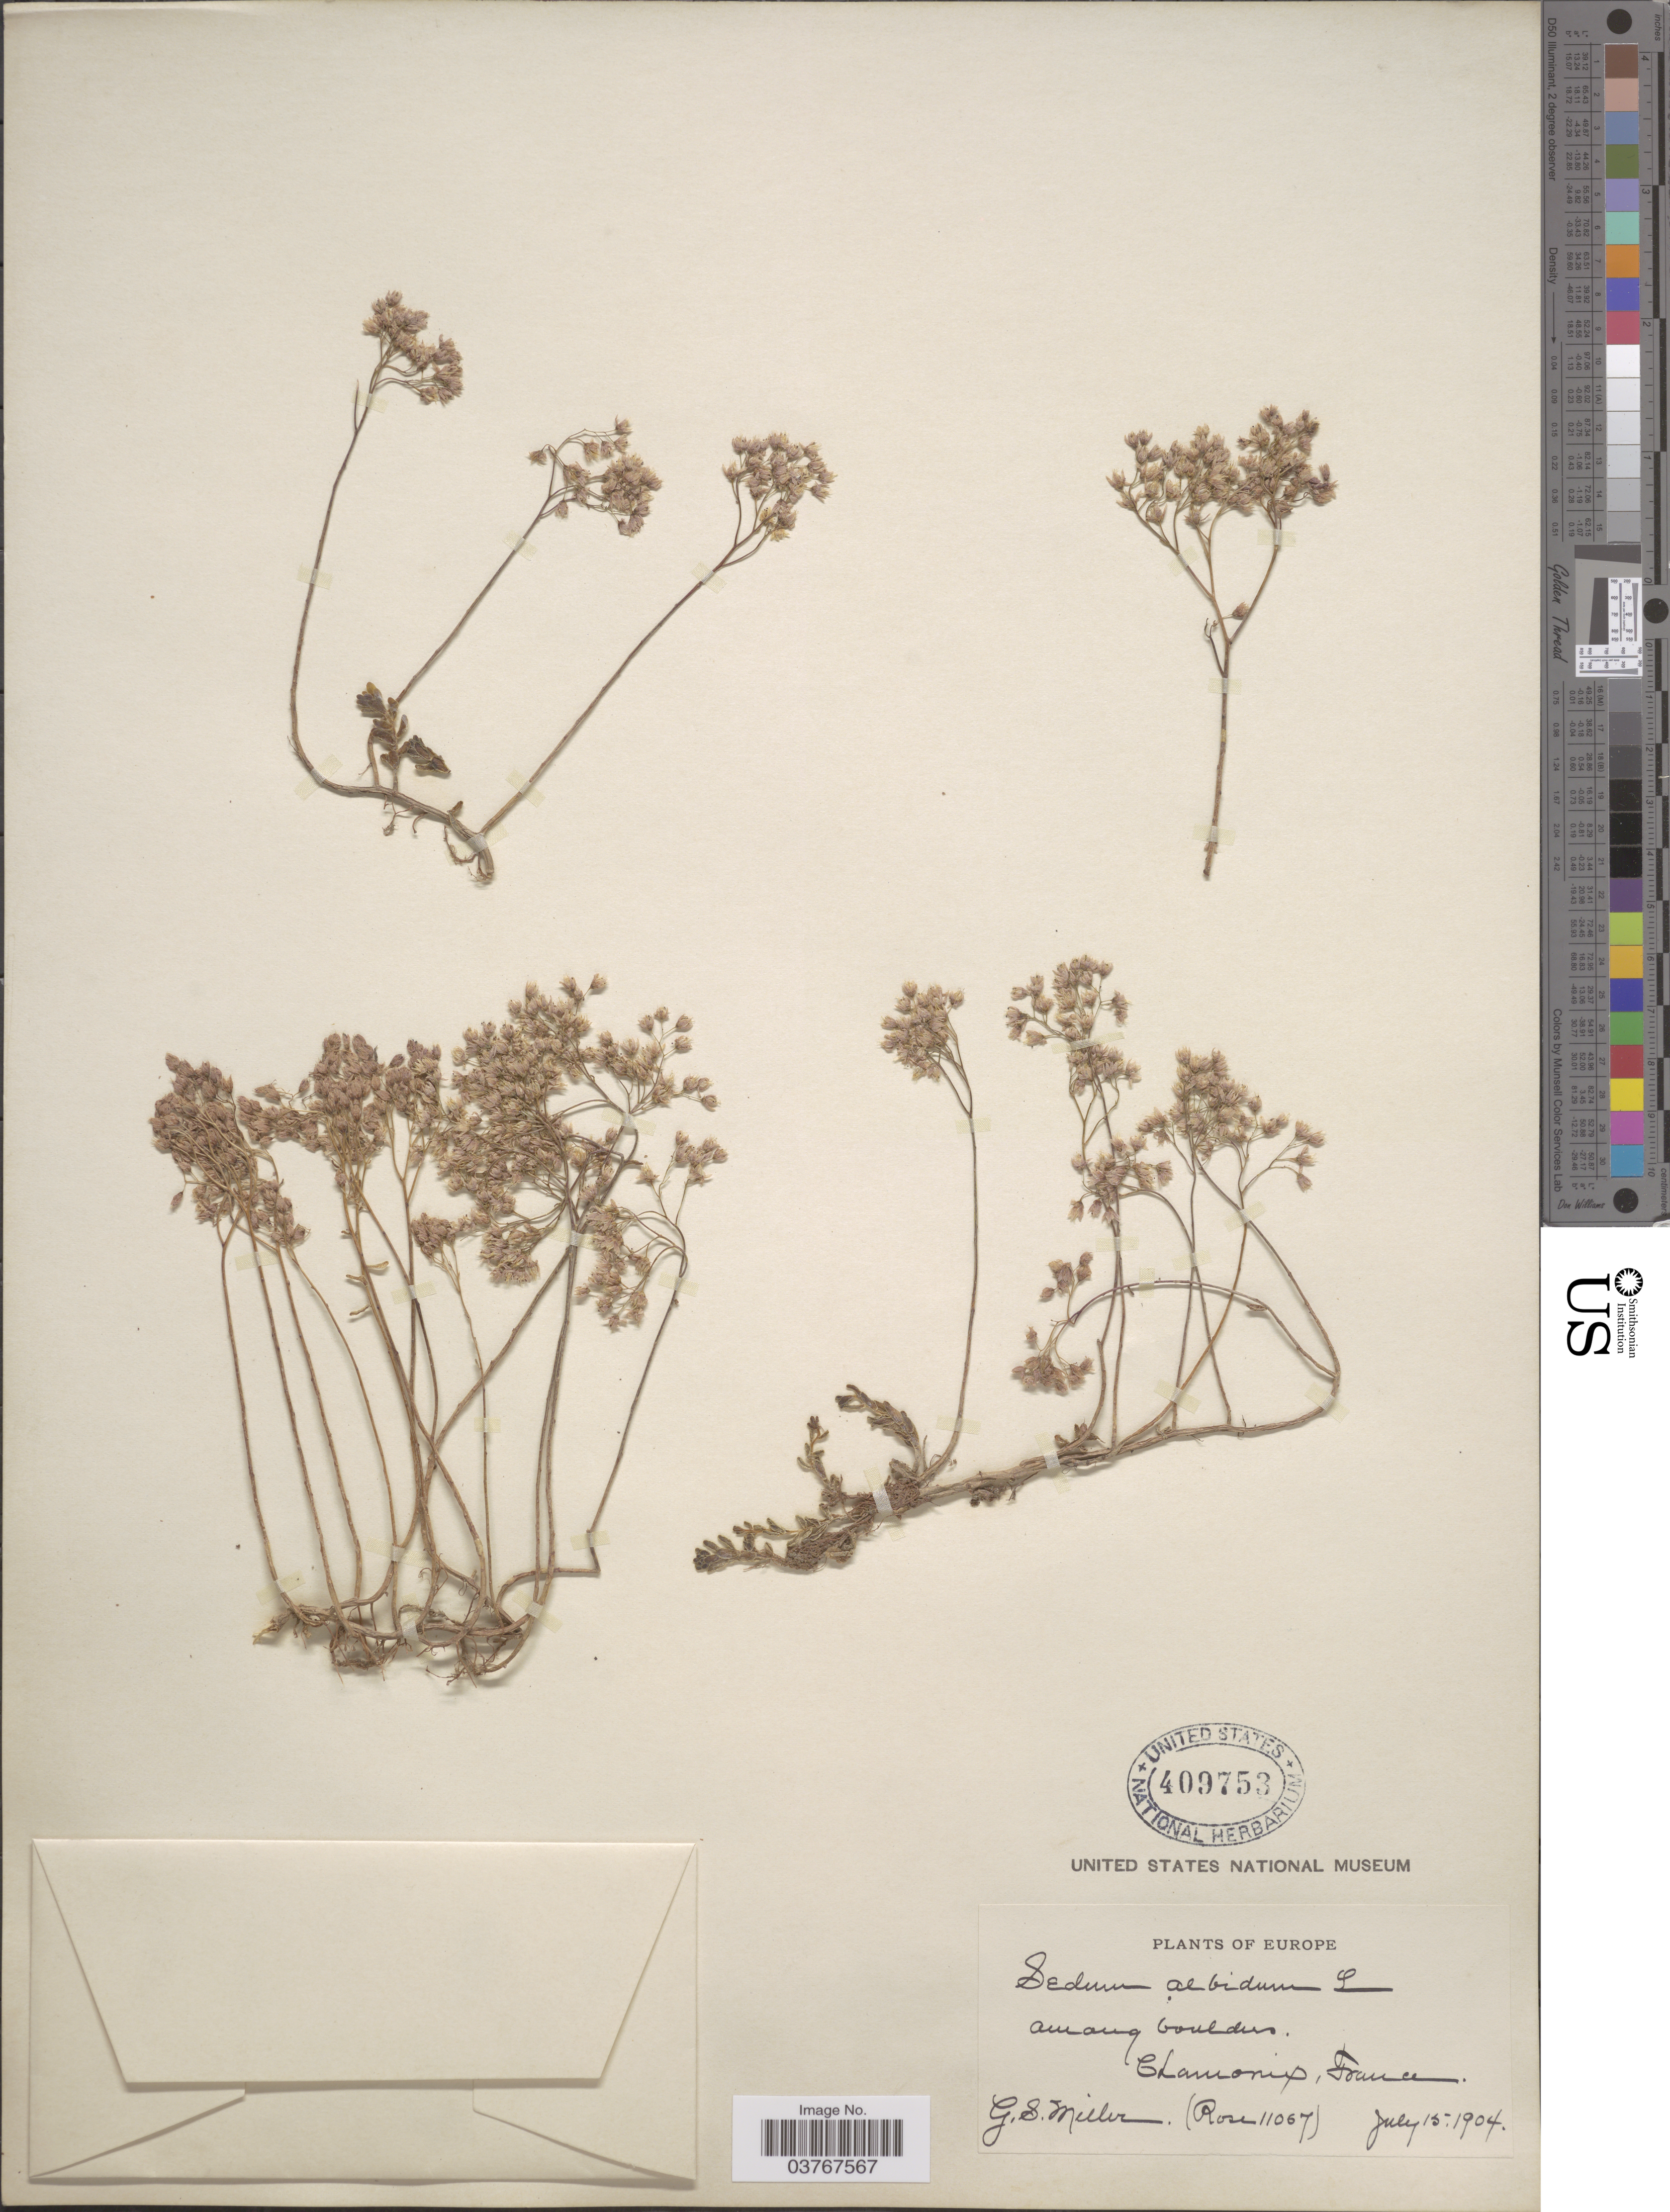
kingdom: Plantae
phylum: Tracheophyta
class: Magnoliopsida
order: Saxifragales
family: Crassulaceae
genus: Sedum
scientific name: Sedum album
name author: L.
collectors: G. S. Miller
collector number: Rose11067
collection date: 1904-07-15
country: France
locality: Among boulders. Chamonix.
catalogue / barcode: US 409753